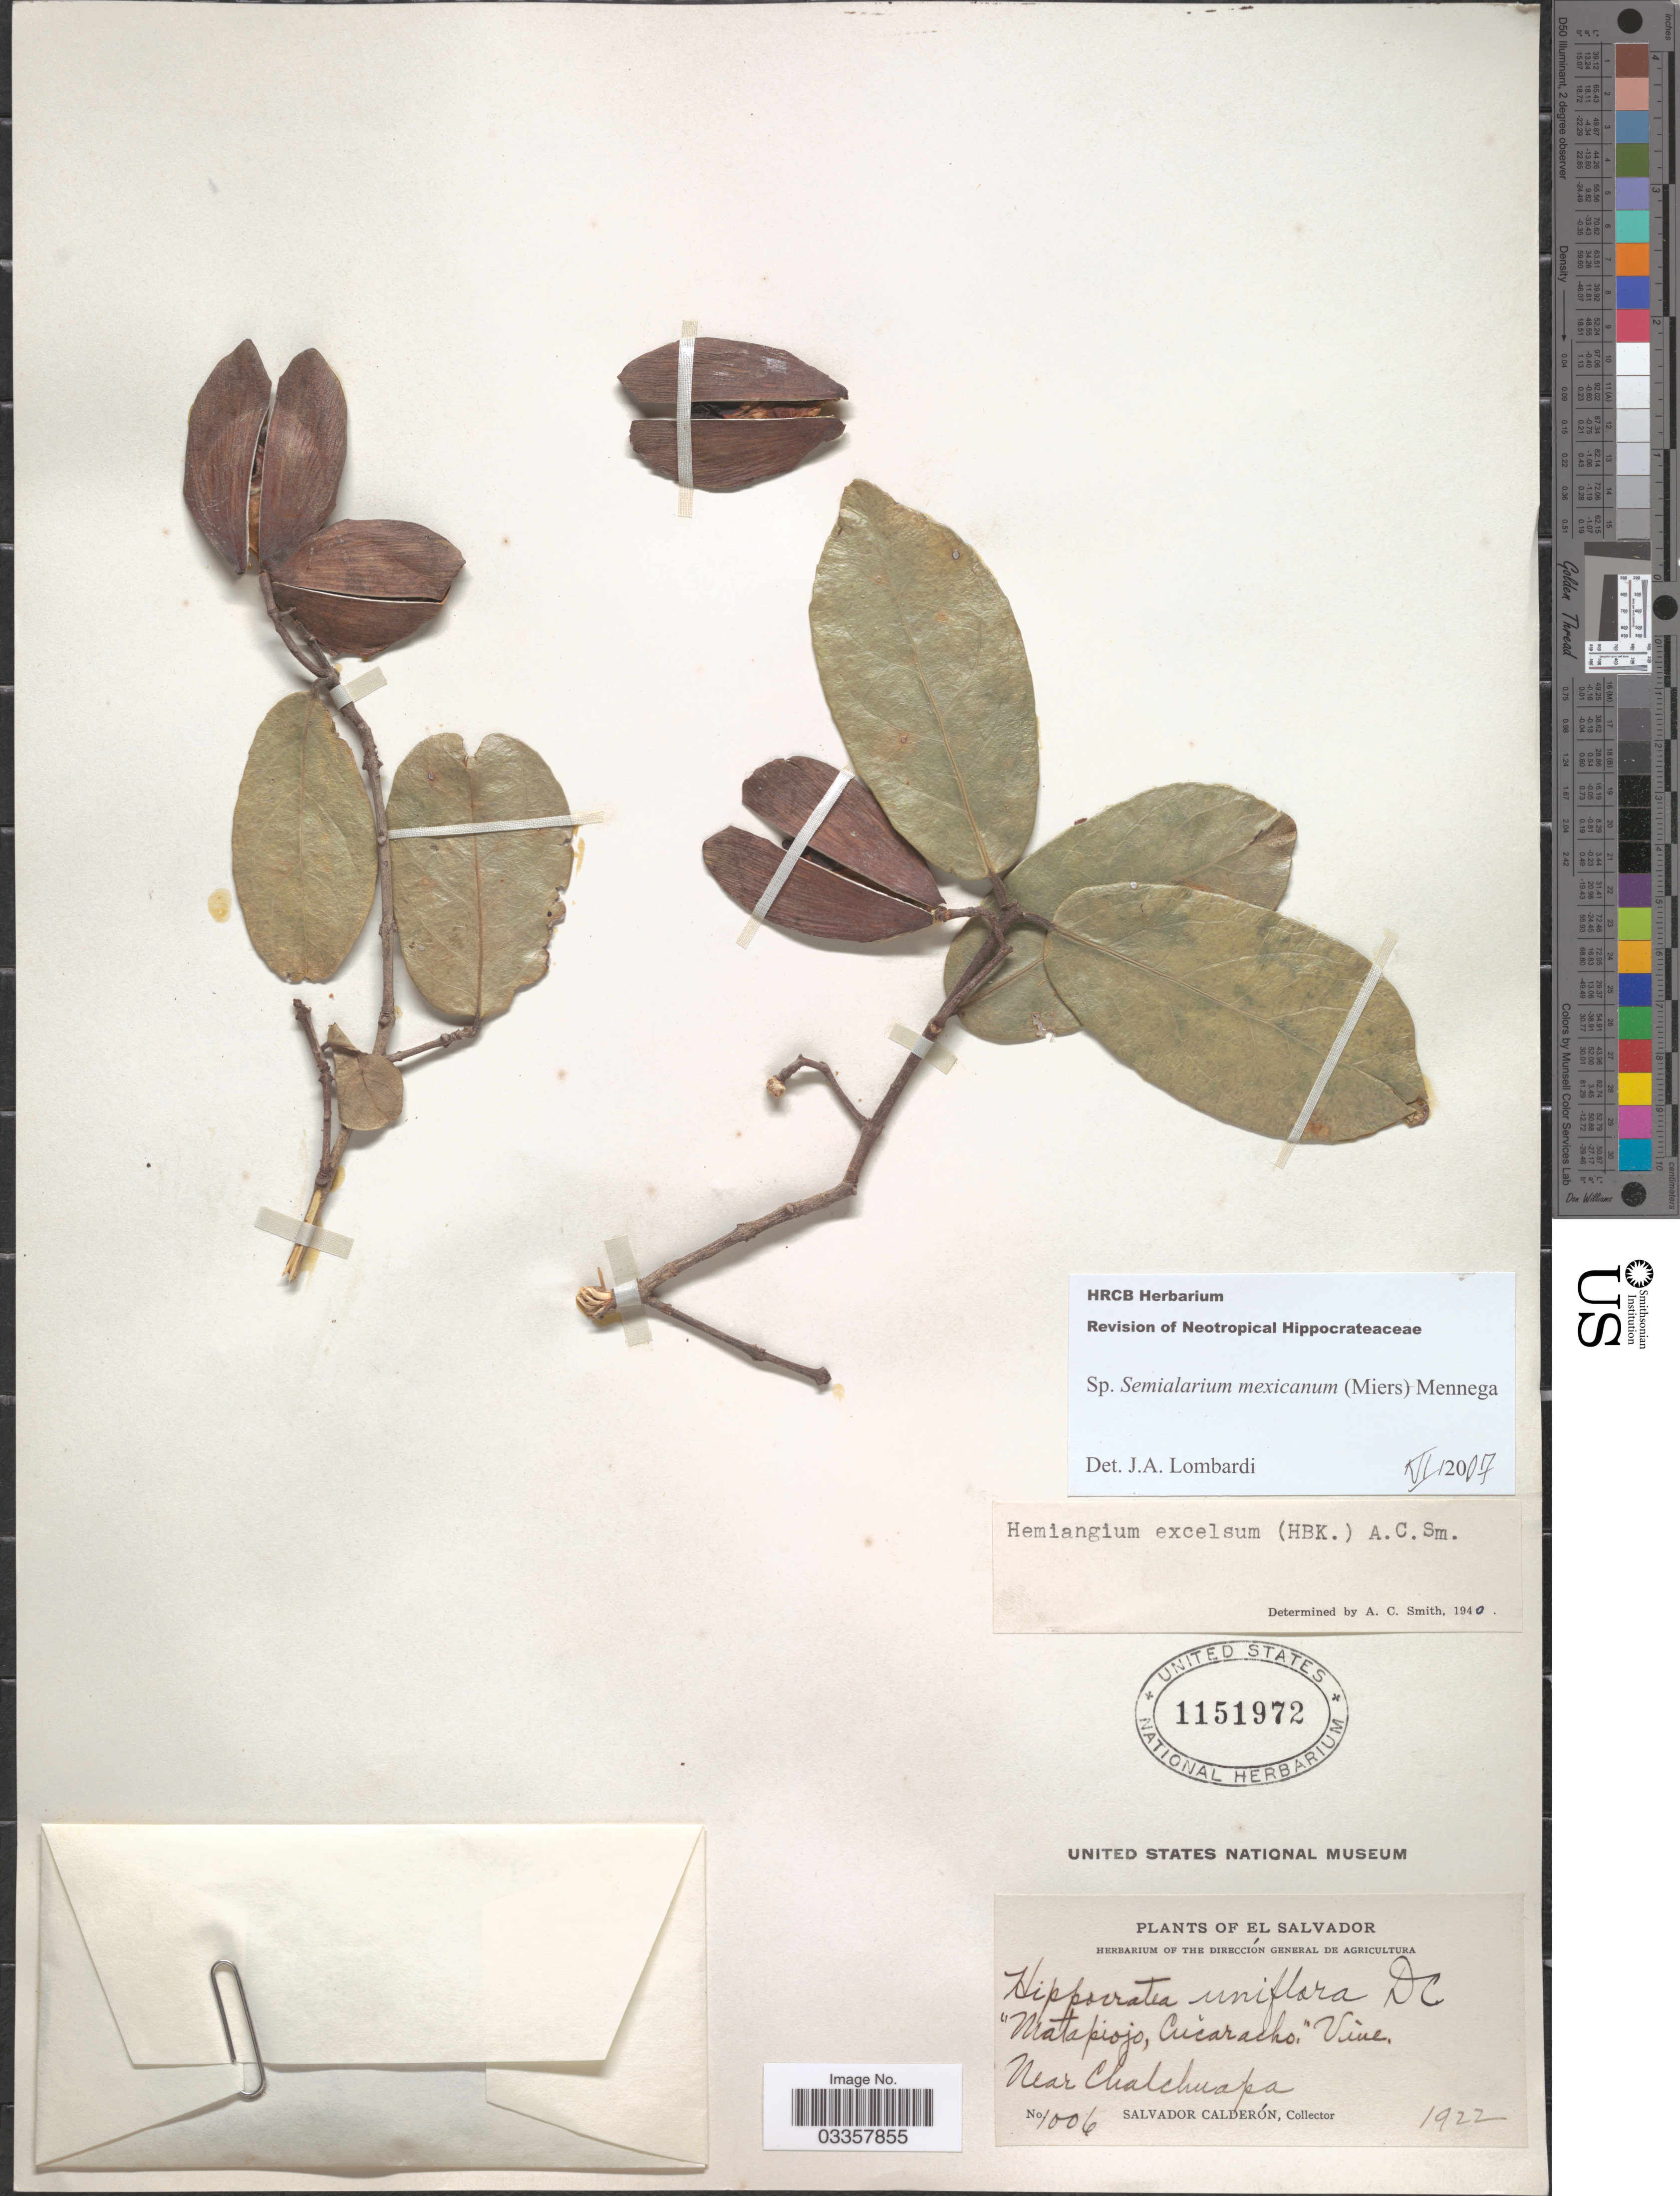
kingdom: Plantae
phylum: Tracheophyta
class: Magnoliopsida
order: Celastrales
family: Celastraceae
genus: Semialarium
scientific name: Semialarium mexicanum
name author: (Miers) Mennega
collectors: S. Calderón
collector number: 1006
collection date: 1922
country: El Salvador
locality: Near Chalchuapa.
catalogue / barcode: US 1151972